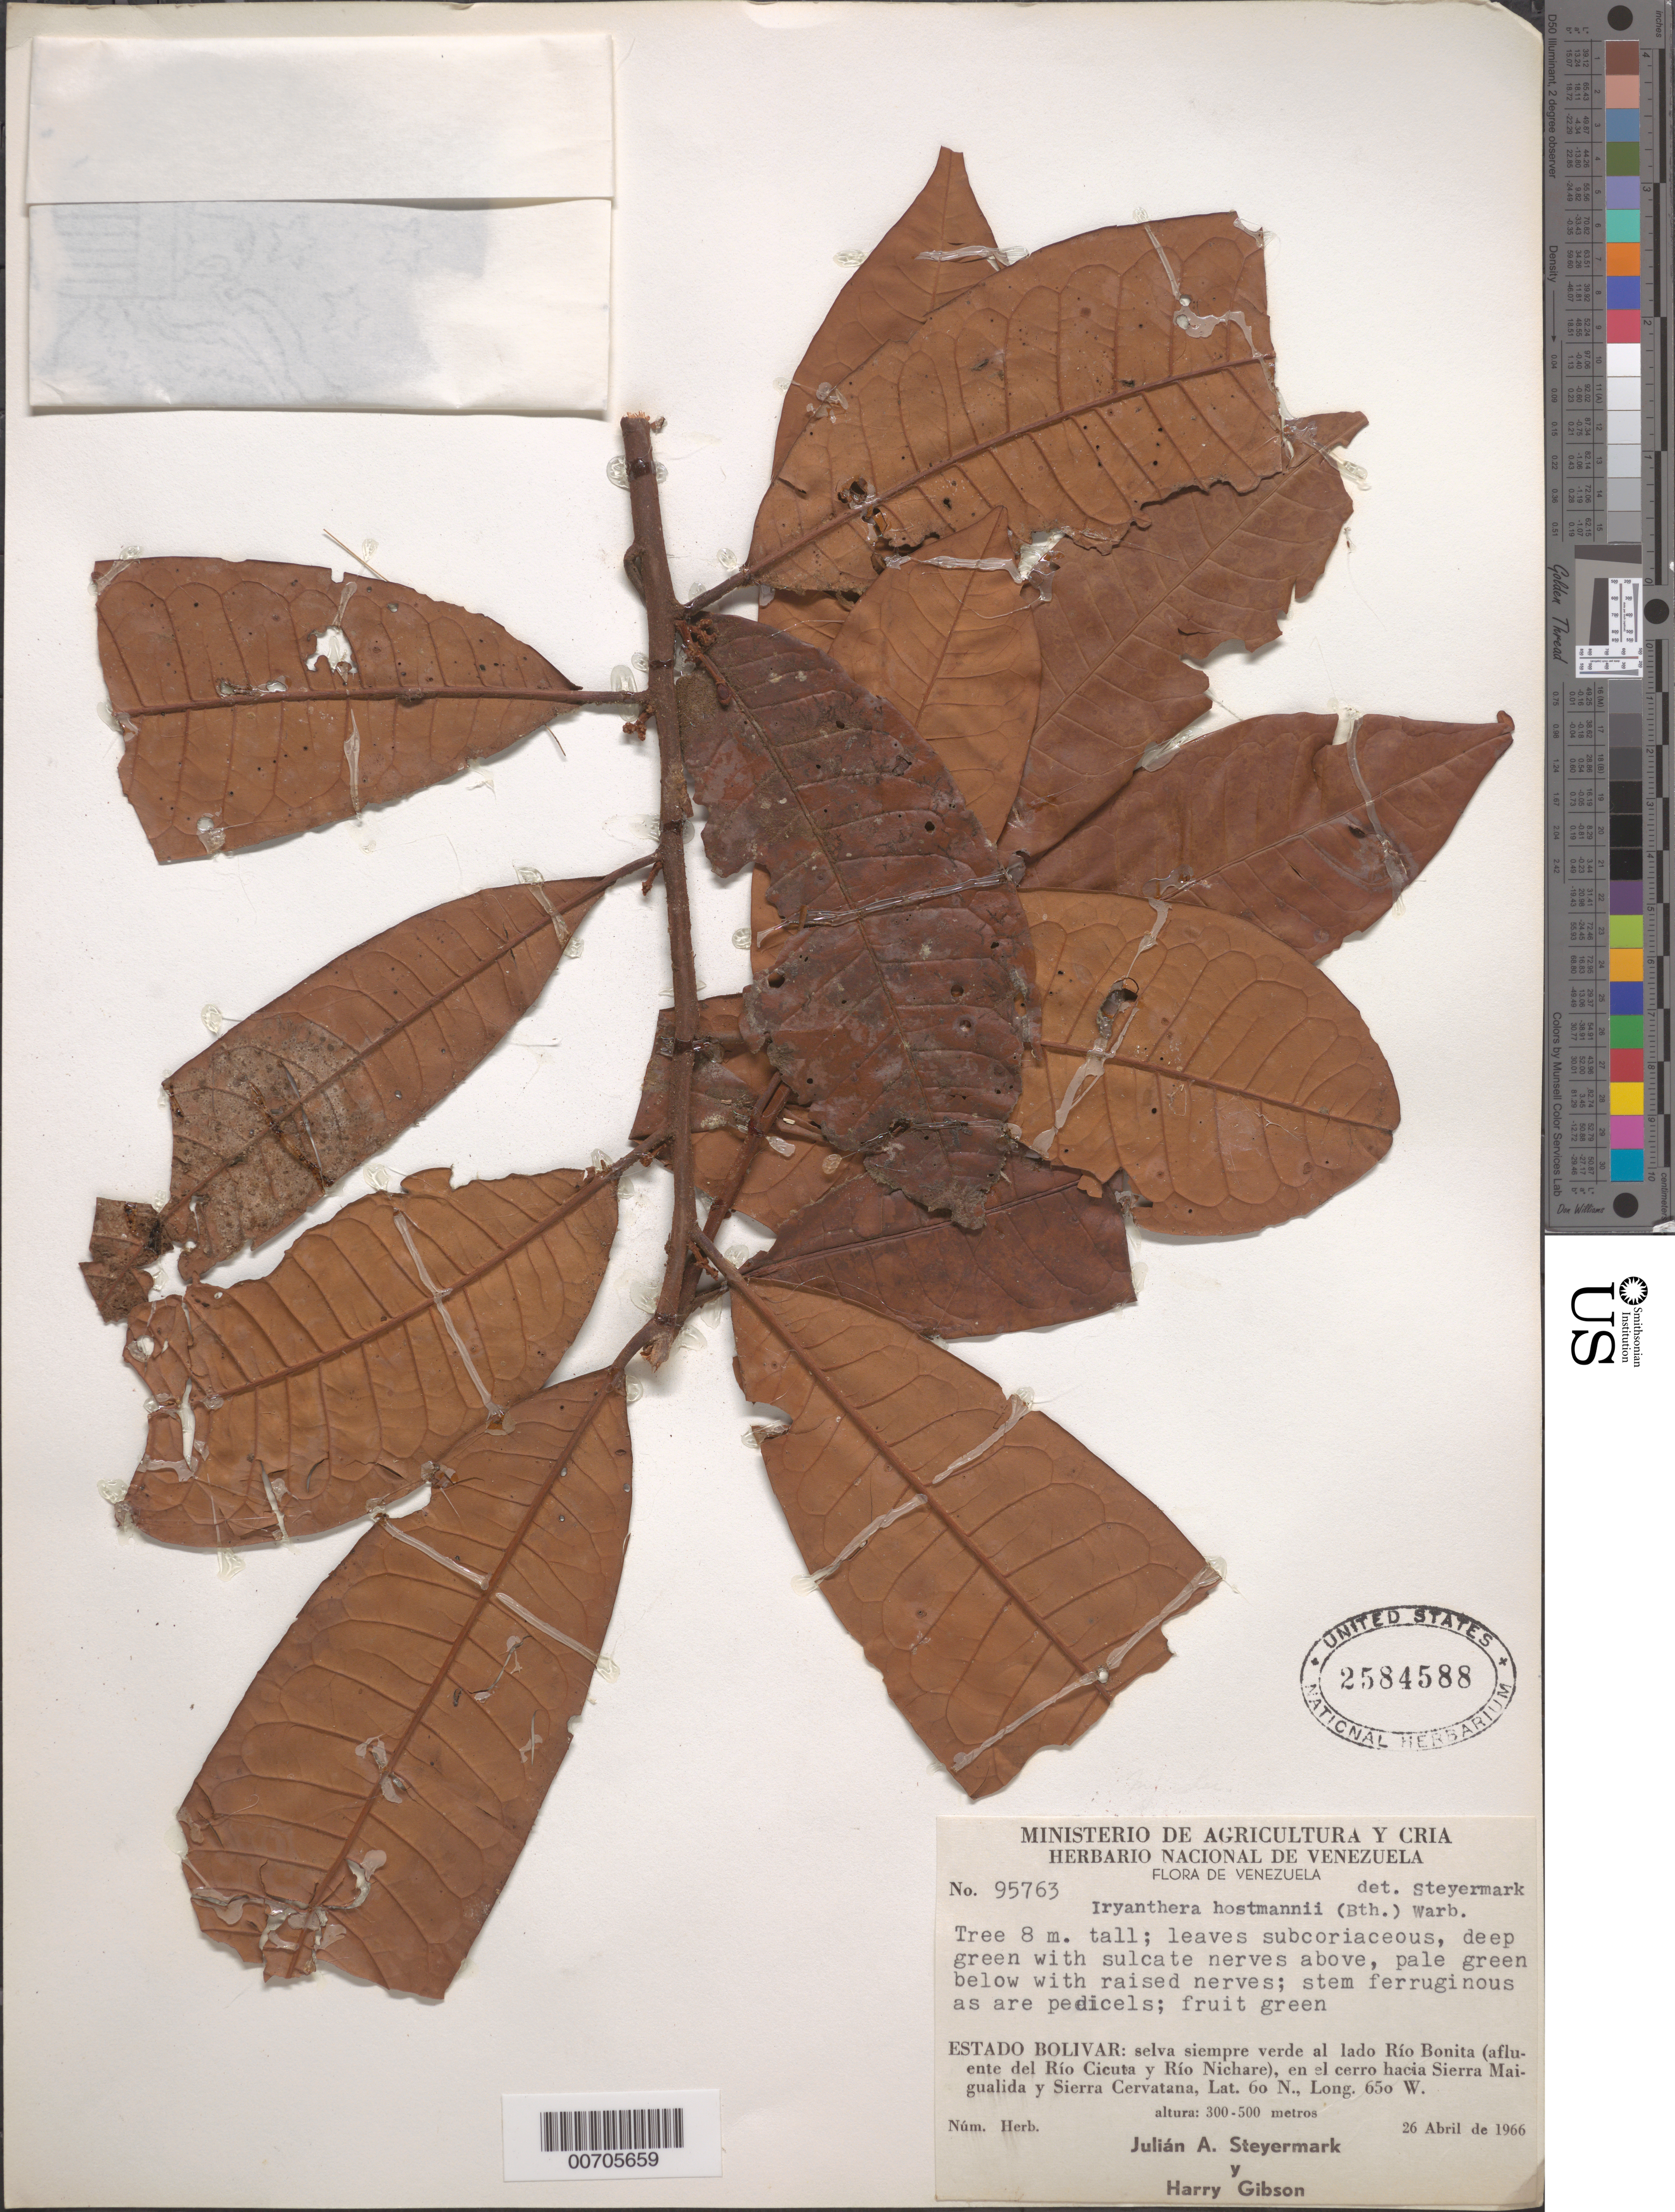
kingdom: Plantae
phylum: Tracheophyta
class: Magnoliopsida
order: Magnoliales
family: Myristicaceae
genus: Iryanthera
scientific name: Iryanthera hostmannii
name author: (Benth.) Warb.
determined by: Steyermark, Julian A., (VEN)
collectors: J. Steyermark & H. Gibson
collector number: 95763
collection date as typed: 26-Apr-66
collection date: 1966-04-26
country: Venezuela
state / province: Bolívar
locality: Río Bonita (aflu. Río Cicuta y Río Nichare), Cerro hacia Sierra Maigualida y Sierra Cervatana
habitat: Evergreen forest along river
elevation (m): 300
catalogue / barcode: US 2584588